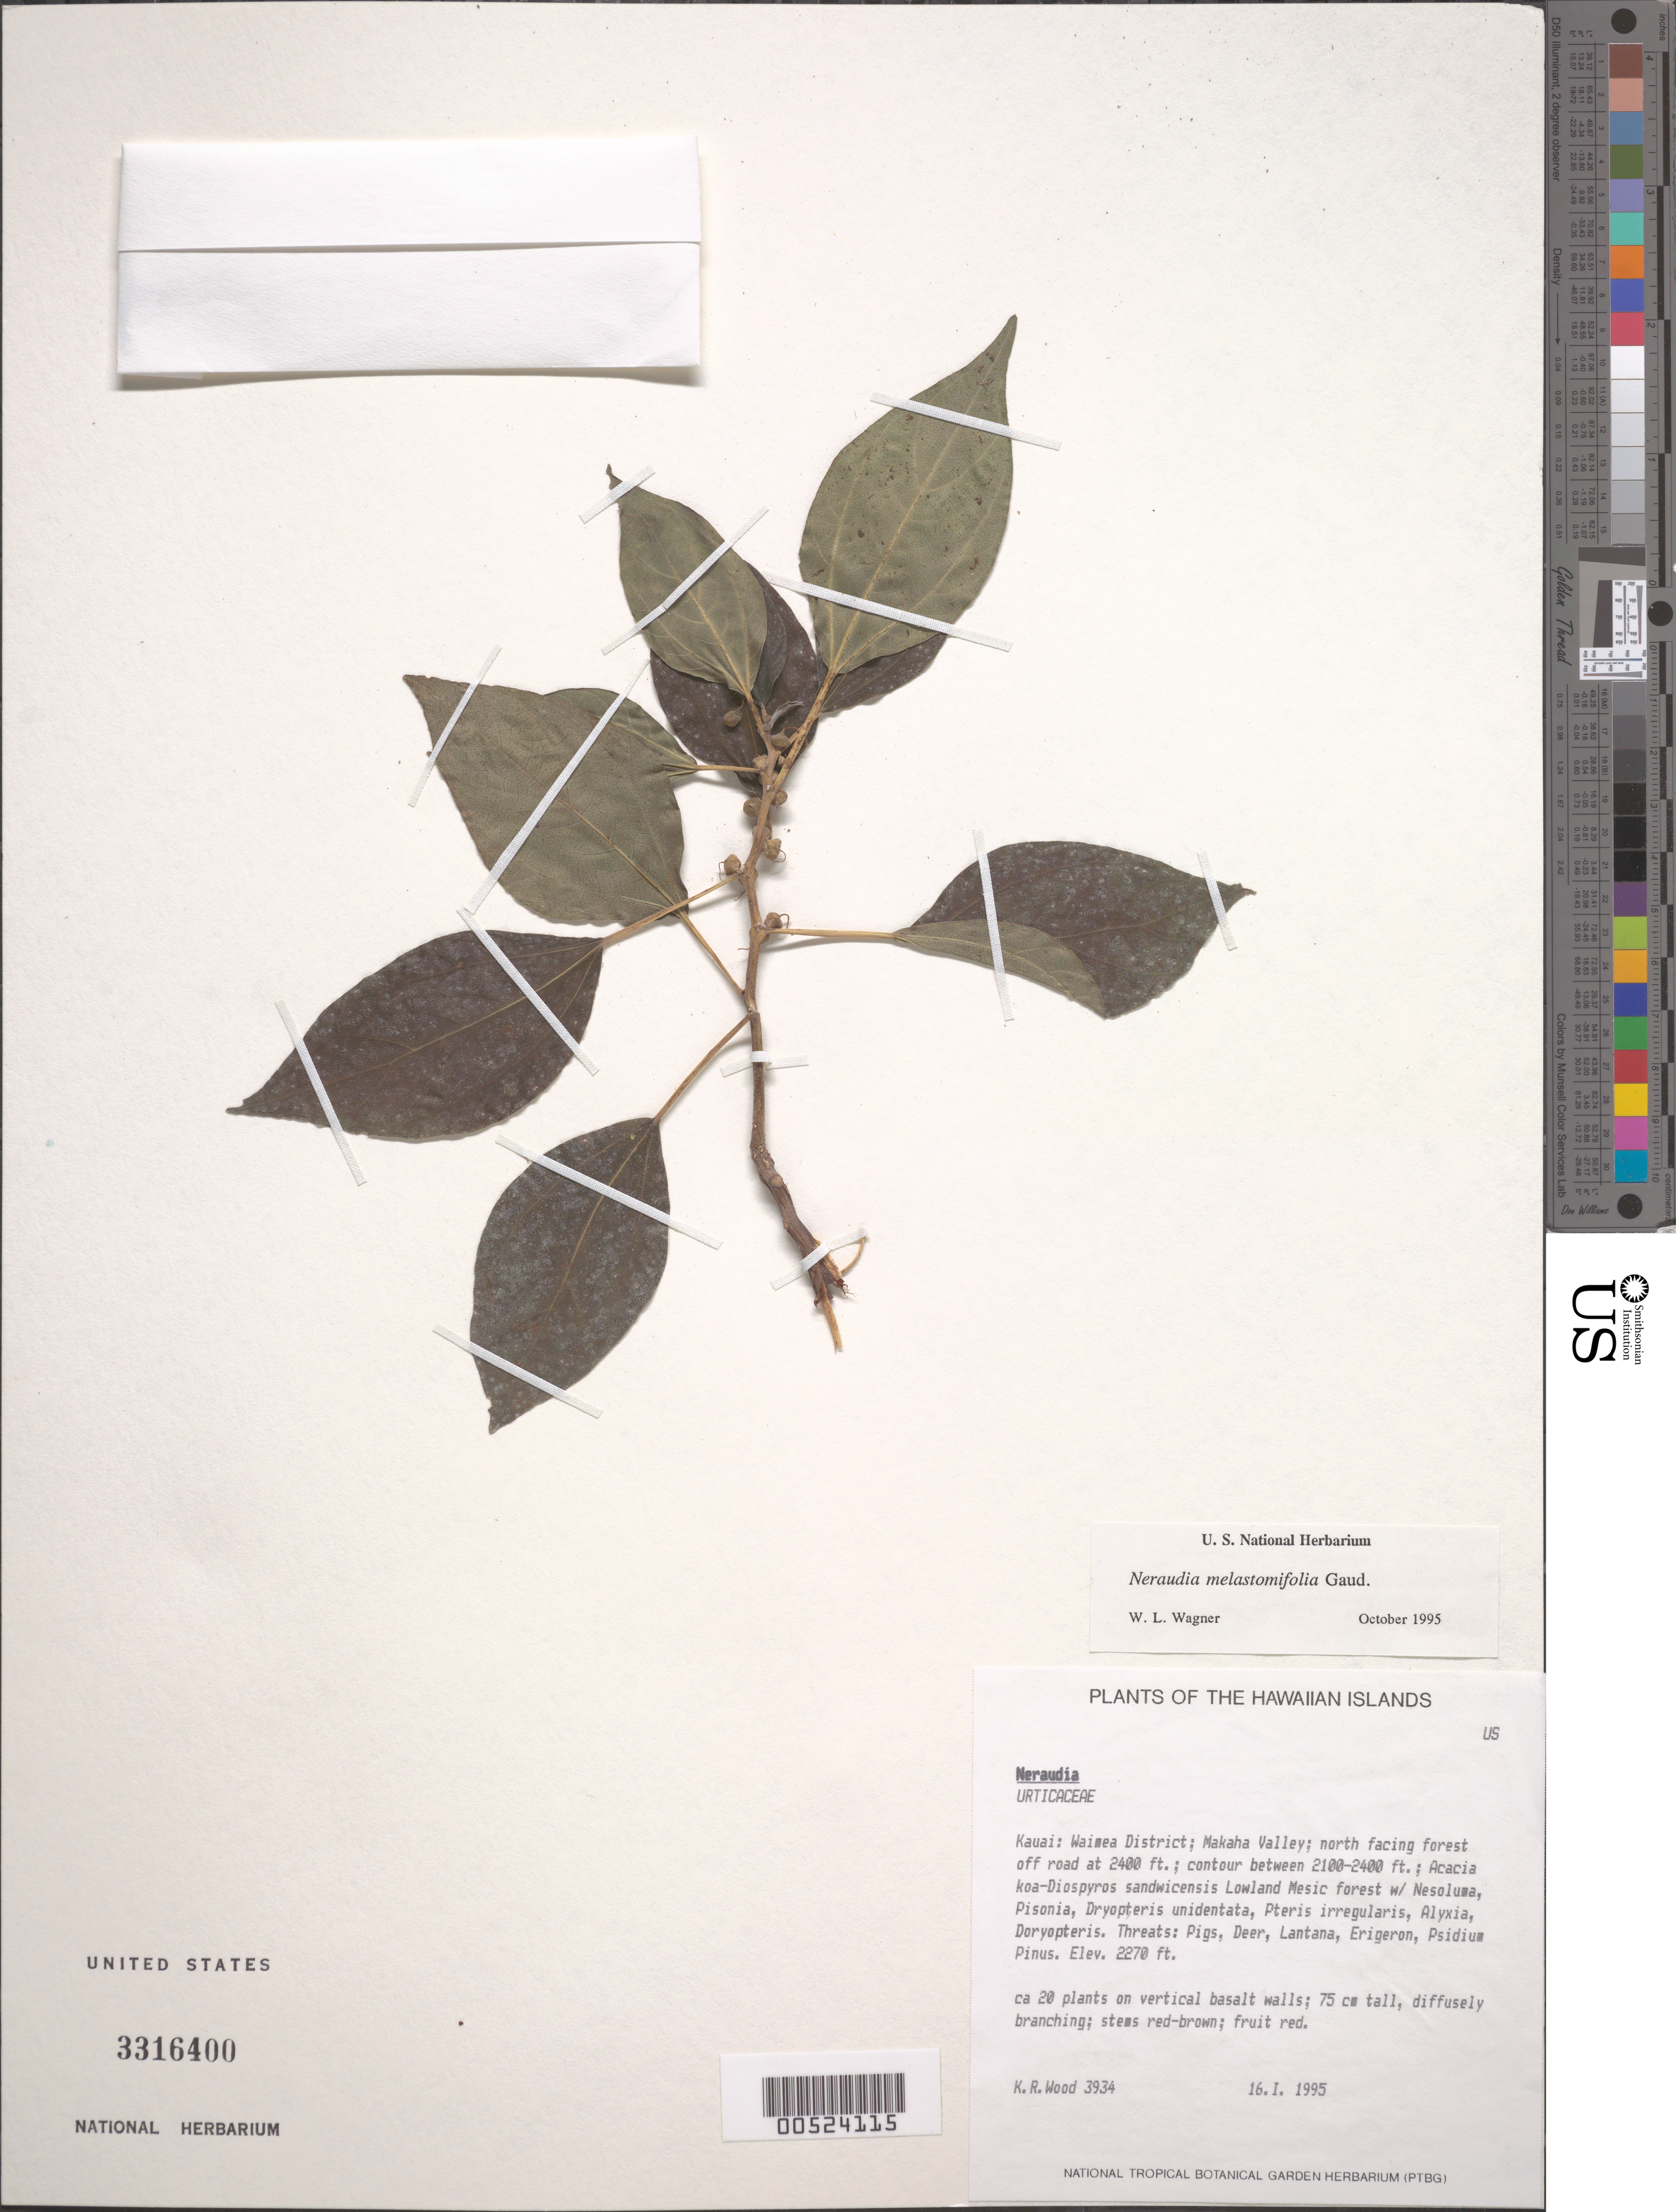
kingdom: Plantae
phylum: Tracheophyta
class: Magnoliopsida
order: Rosales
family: Urticaceae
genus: Neraudia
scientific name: Neraudia melastomifolia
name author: Gaudich.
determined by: Wagner, W. L., (BOT), Smithsonian Institution - National Museum of Natural History (UNITED STATES)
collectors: K. R. Wood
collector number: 3934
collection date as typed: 16 Jan 1995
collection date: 1995-01-16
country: United States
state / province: Hawaii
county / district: Kauai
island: Kaua'i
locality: Waimea Dist, Makaha Valley, N facing forest off rd at 2400 ft, contour between 2100-2400 ft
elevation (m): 692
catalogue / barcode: US 3316400